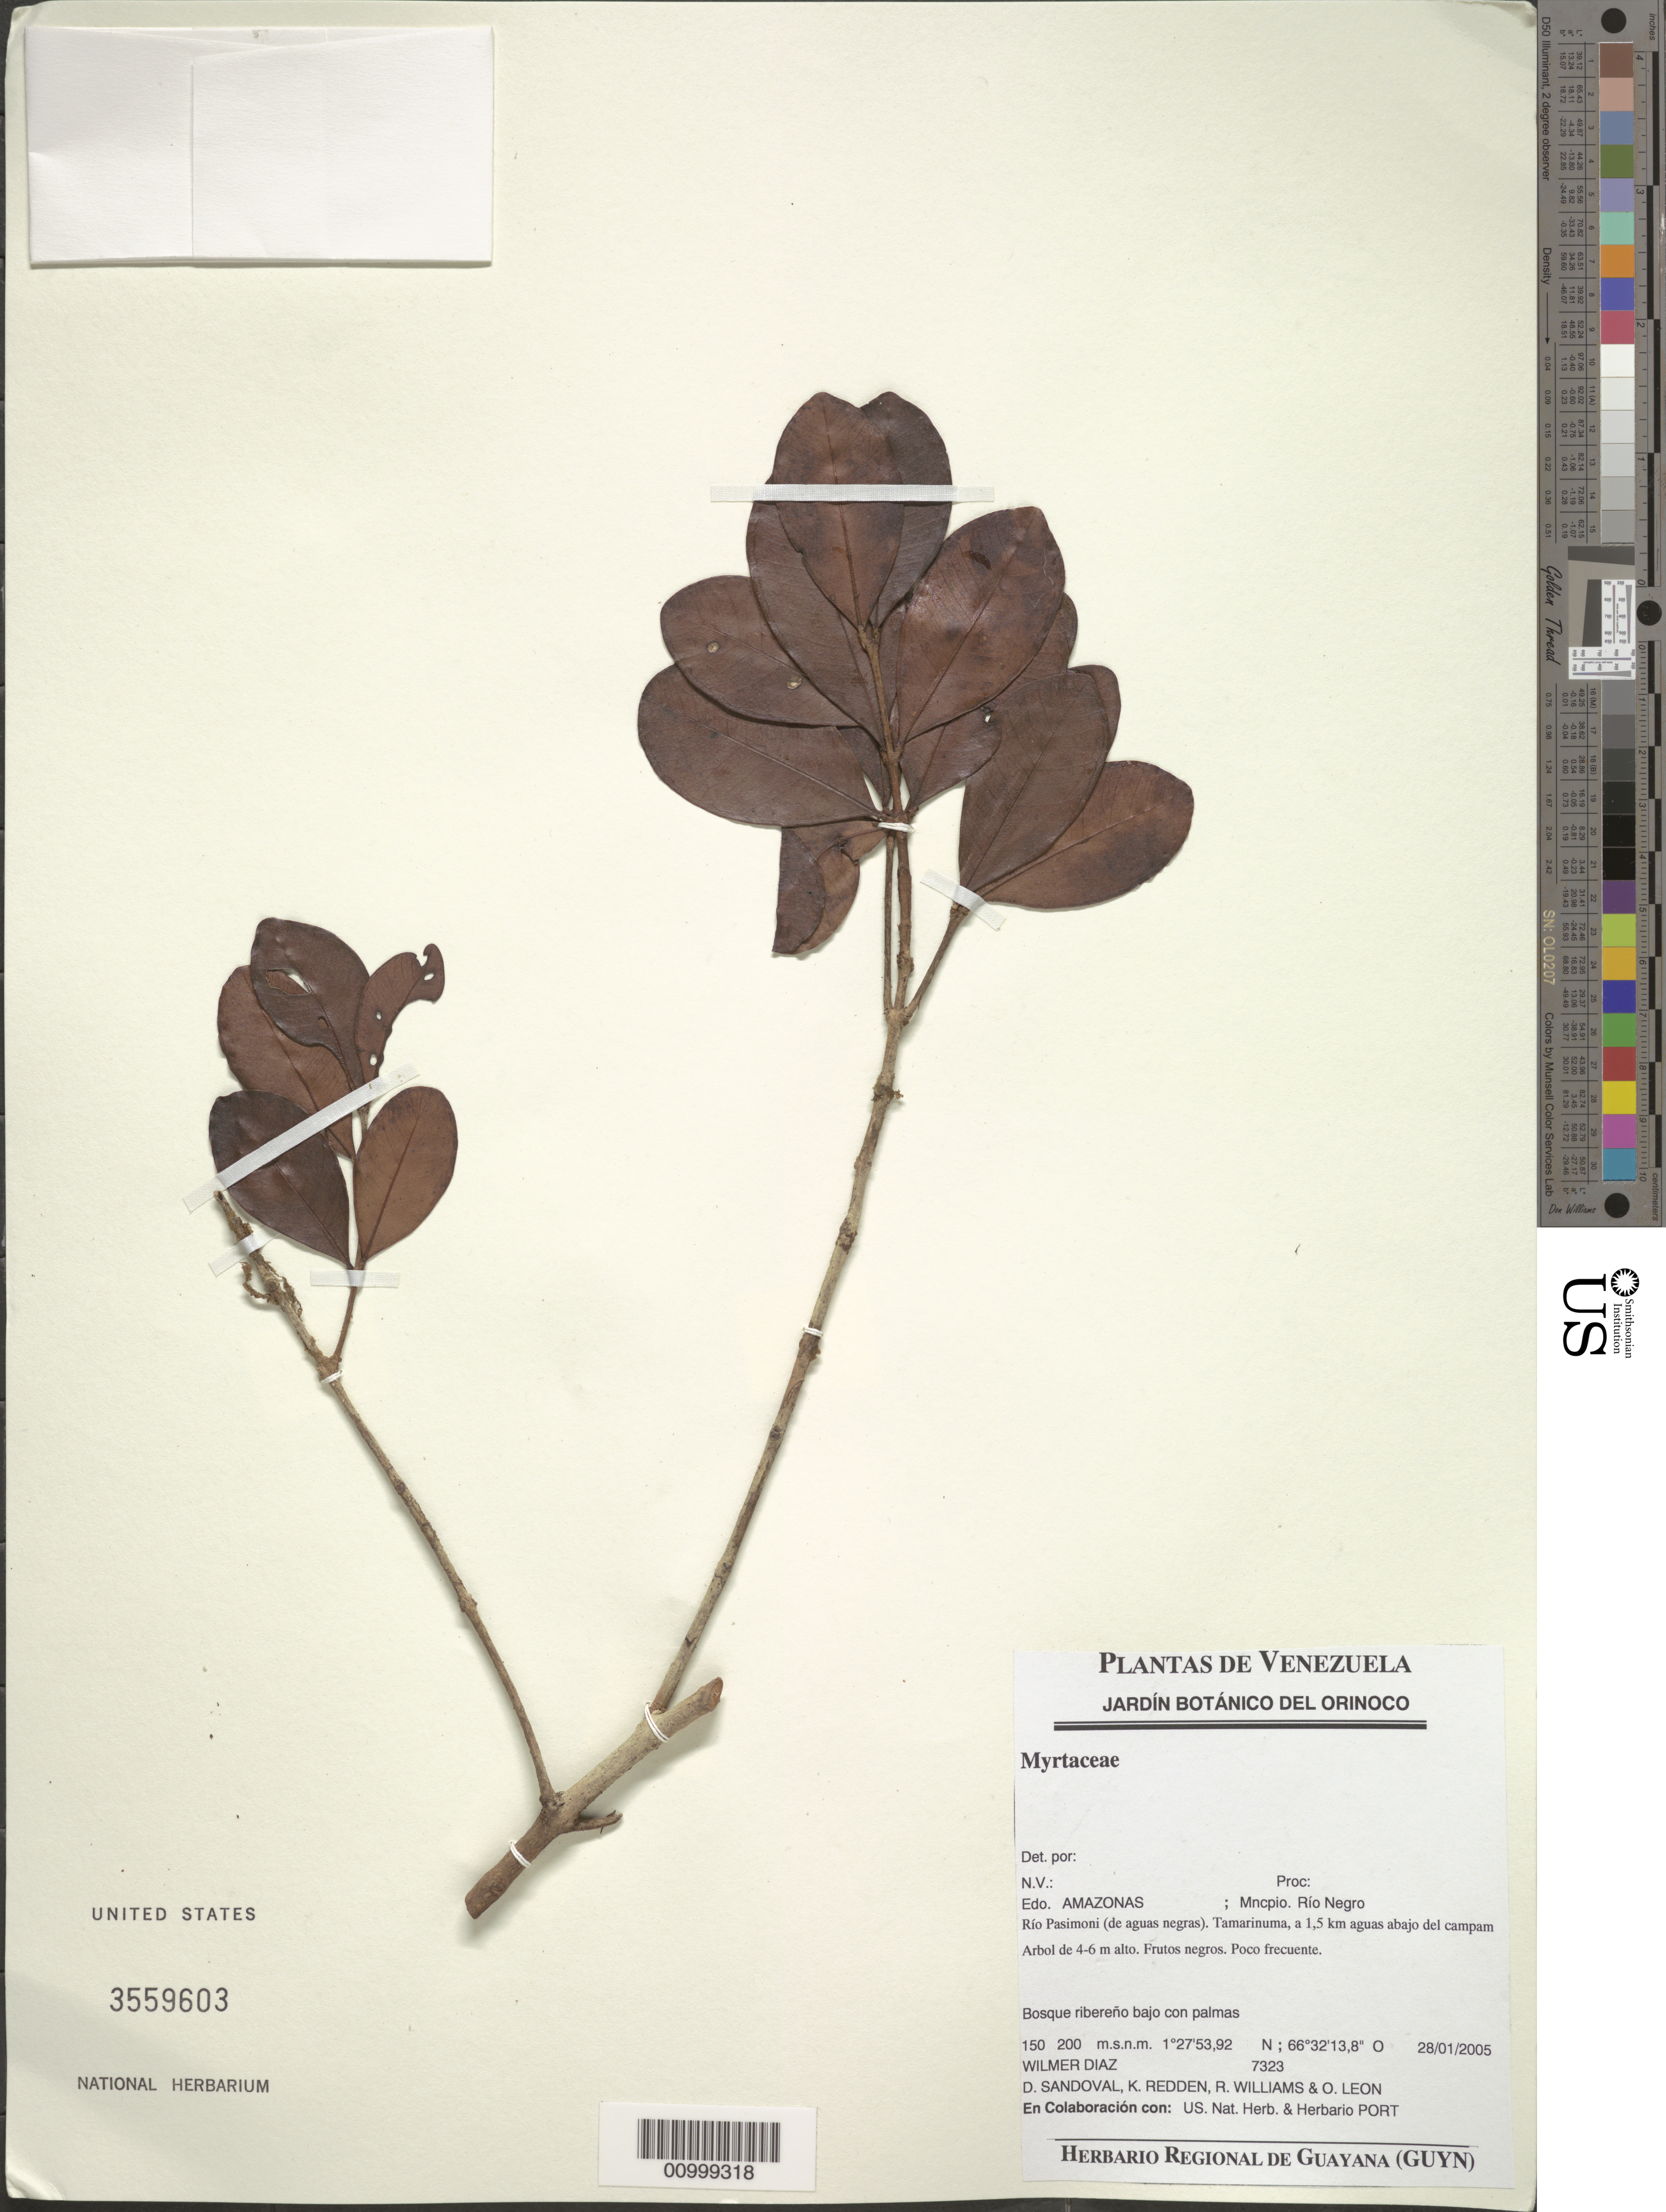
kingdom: Plantae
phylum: Tracheophyta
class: Magnoliopsida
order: Myrtales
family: Myrtaceae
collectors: W. Díaz P., D. Sandoval, K. M. Redden, R. Williams & O. León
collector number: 7323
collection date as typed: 28-Jan-05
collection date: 2005-01-28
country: Venezuela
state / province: Amazonas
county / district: Río Negro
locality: Rio Pasimoni (de aguas negras). Tamarinuma, a 1,5 km aguas abajo del campamento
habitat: Bosque ribereno bajo con palmas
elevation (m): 150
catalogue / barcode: US 3359603